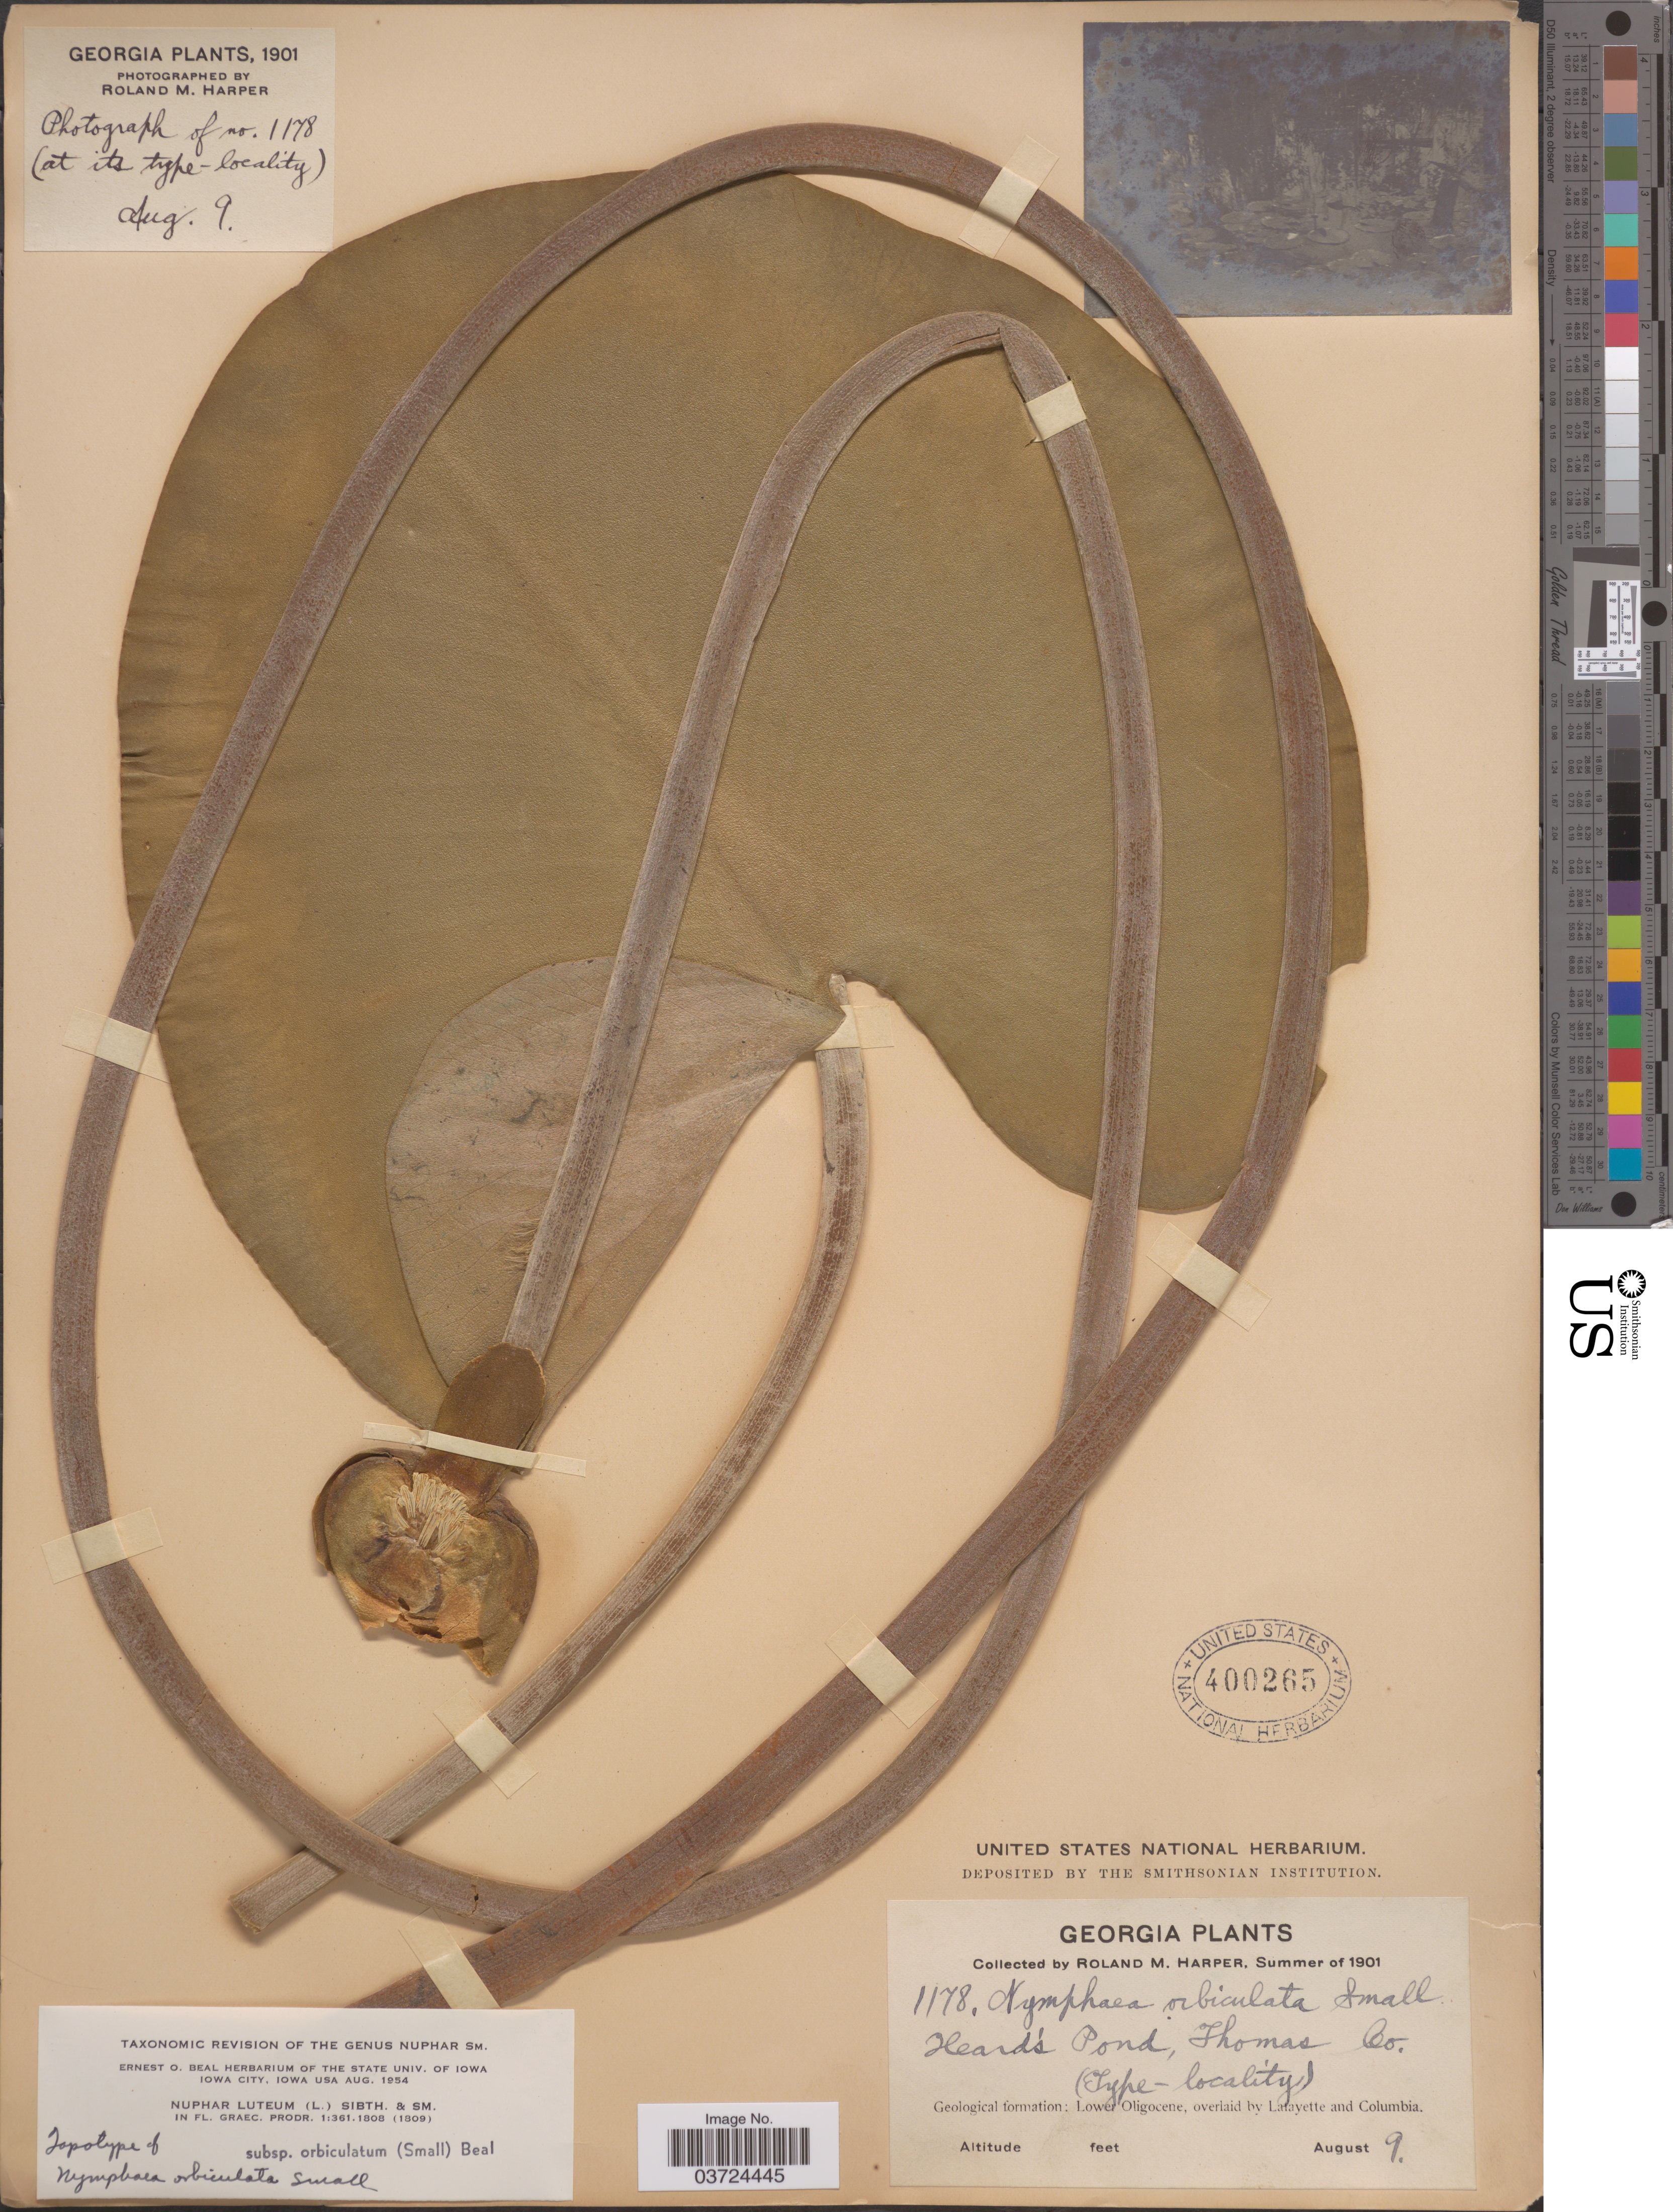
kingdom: Plantae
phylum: Tracheophyta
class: Magnoliopsida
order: Nymphaeales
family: Nymphaeaceae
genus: Nuphar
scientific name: Nuphar lutea subsp. orbiculata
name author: (Small) E.O. Beal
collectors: R. M. Harper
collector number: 1178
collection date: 1901-08-09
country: United States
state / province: Georgia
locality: Heard's Pond, Thomas Co. Geological formation: Lower Oligocene, overlaid by Lafayette and Columbia.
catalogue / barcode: US 400265